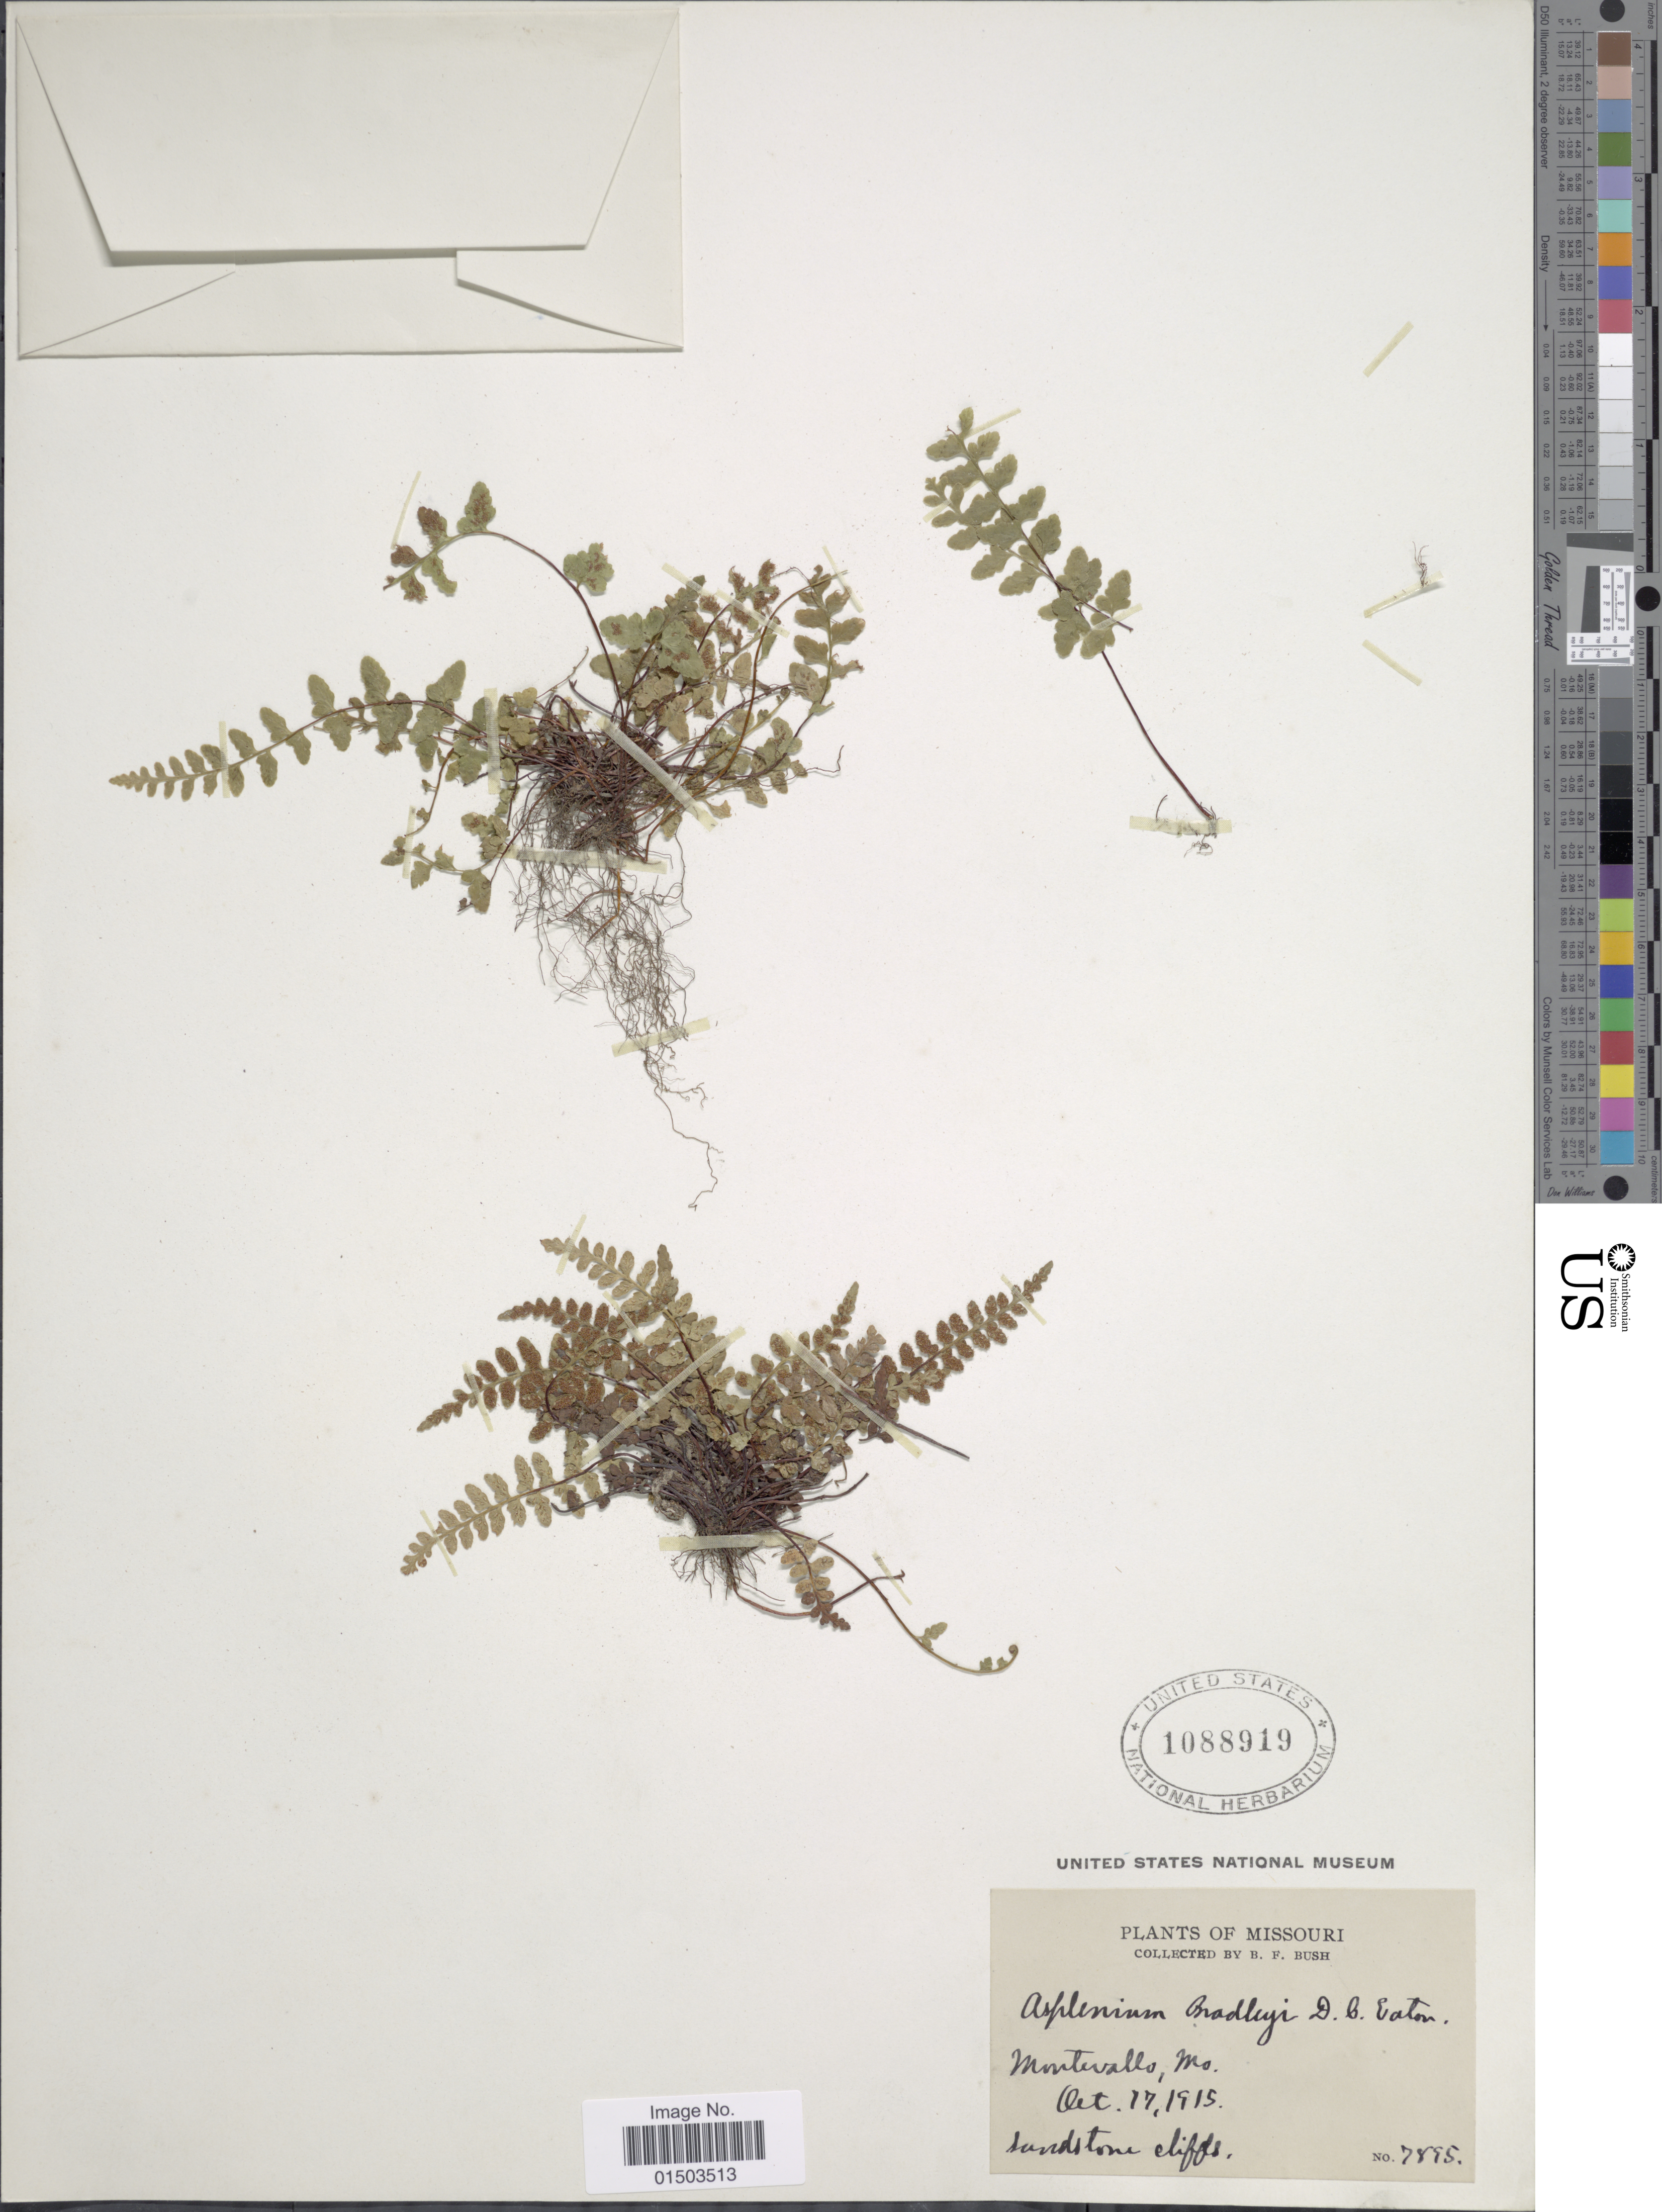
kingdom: Plantae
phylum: Tracheophyta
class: Polypodiopsida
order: Polypodiales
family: Aspleniaceae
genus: Asplenium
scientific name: Asplenium bradleyi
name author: D.C. Eaton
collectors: B. F. Bush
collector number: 7895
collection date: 1915-10-17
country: United States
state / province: Missouri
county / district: Vernon County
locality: Montevallo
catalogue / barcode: US 1088919